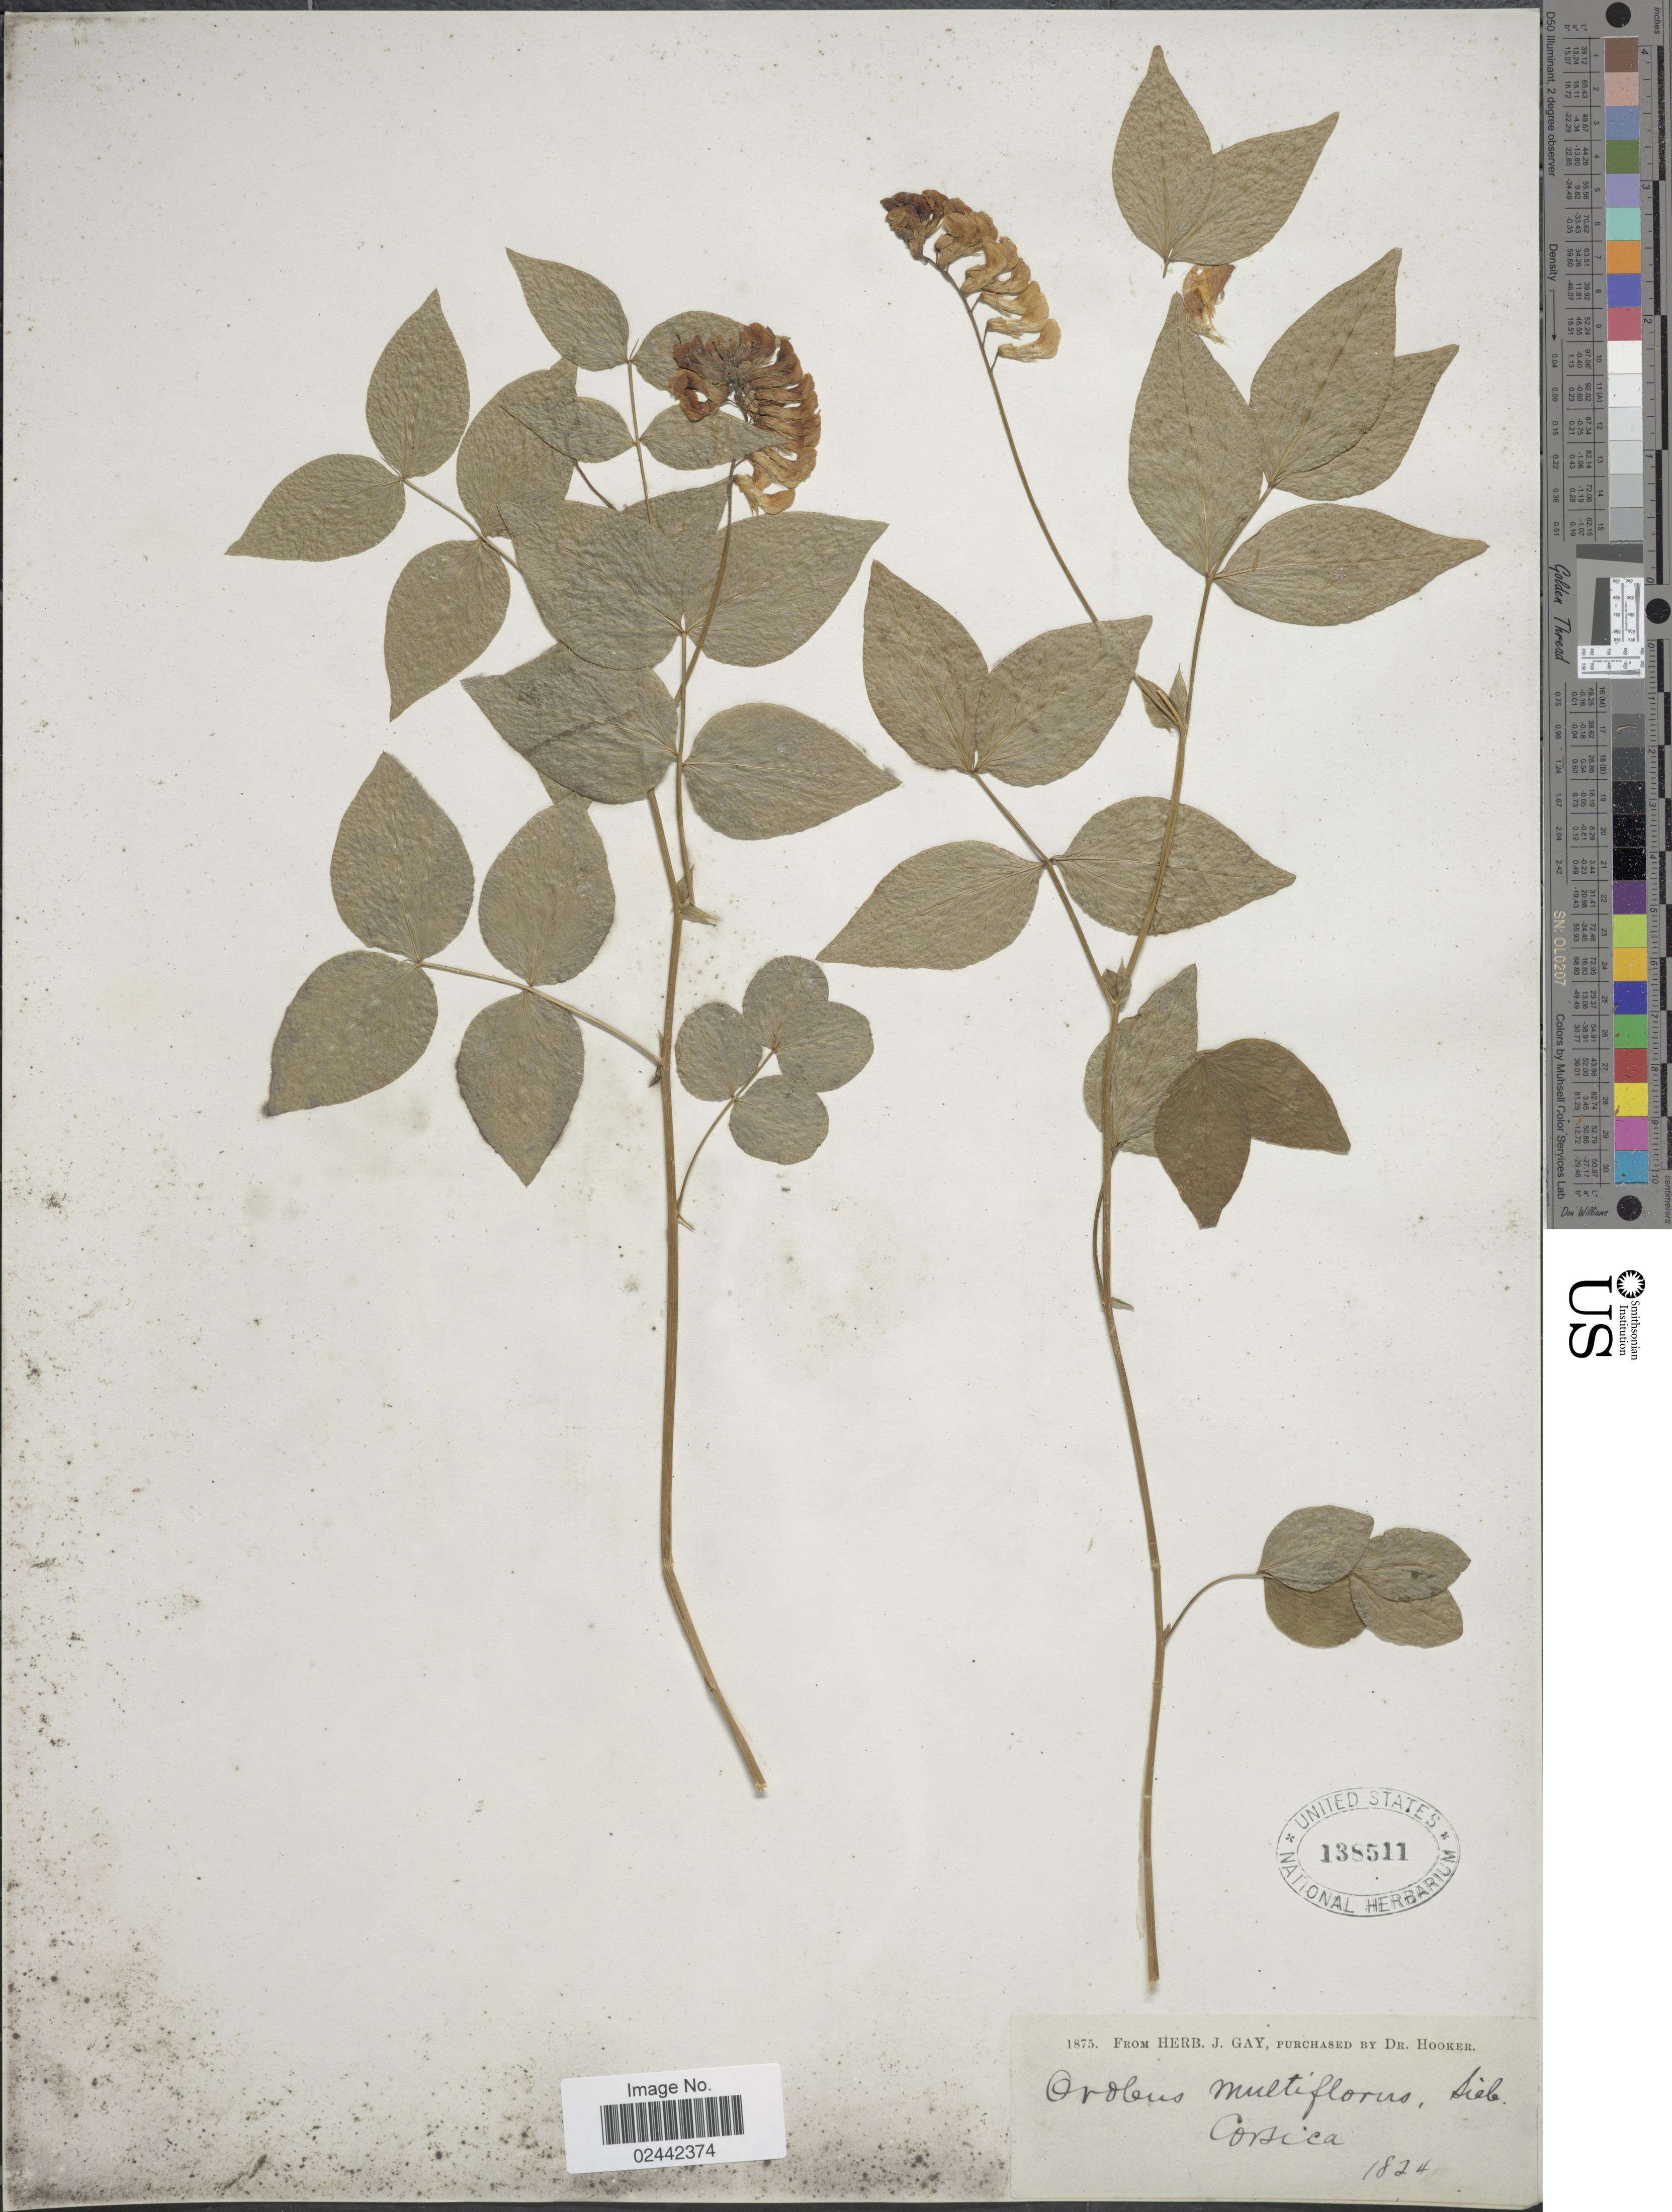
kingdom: Plantae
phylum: Tracheophyta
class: Magnoliopsida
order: Fabales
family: Fabaceae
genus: Lathyrus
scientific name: Lathyrus multiflorus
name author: Torr. & A. Gray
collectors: ex herb. J. Gay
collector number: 1875?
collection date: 1824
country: France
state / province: Corsica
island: Corse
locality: Corsica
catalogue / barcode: US 138511